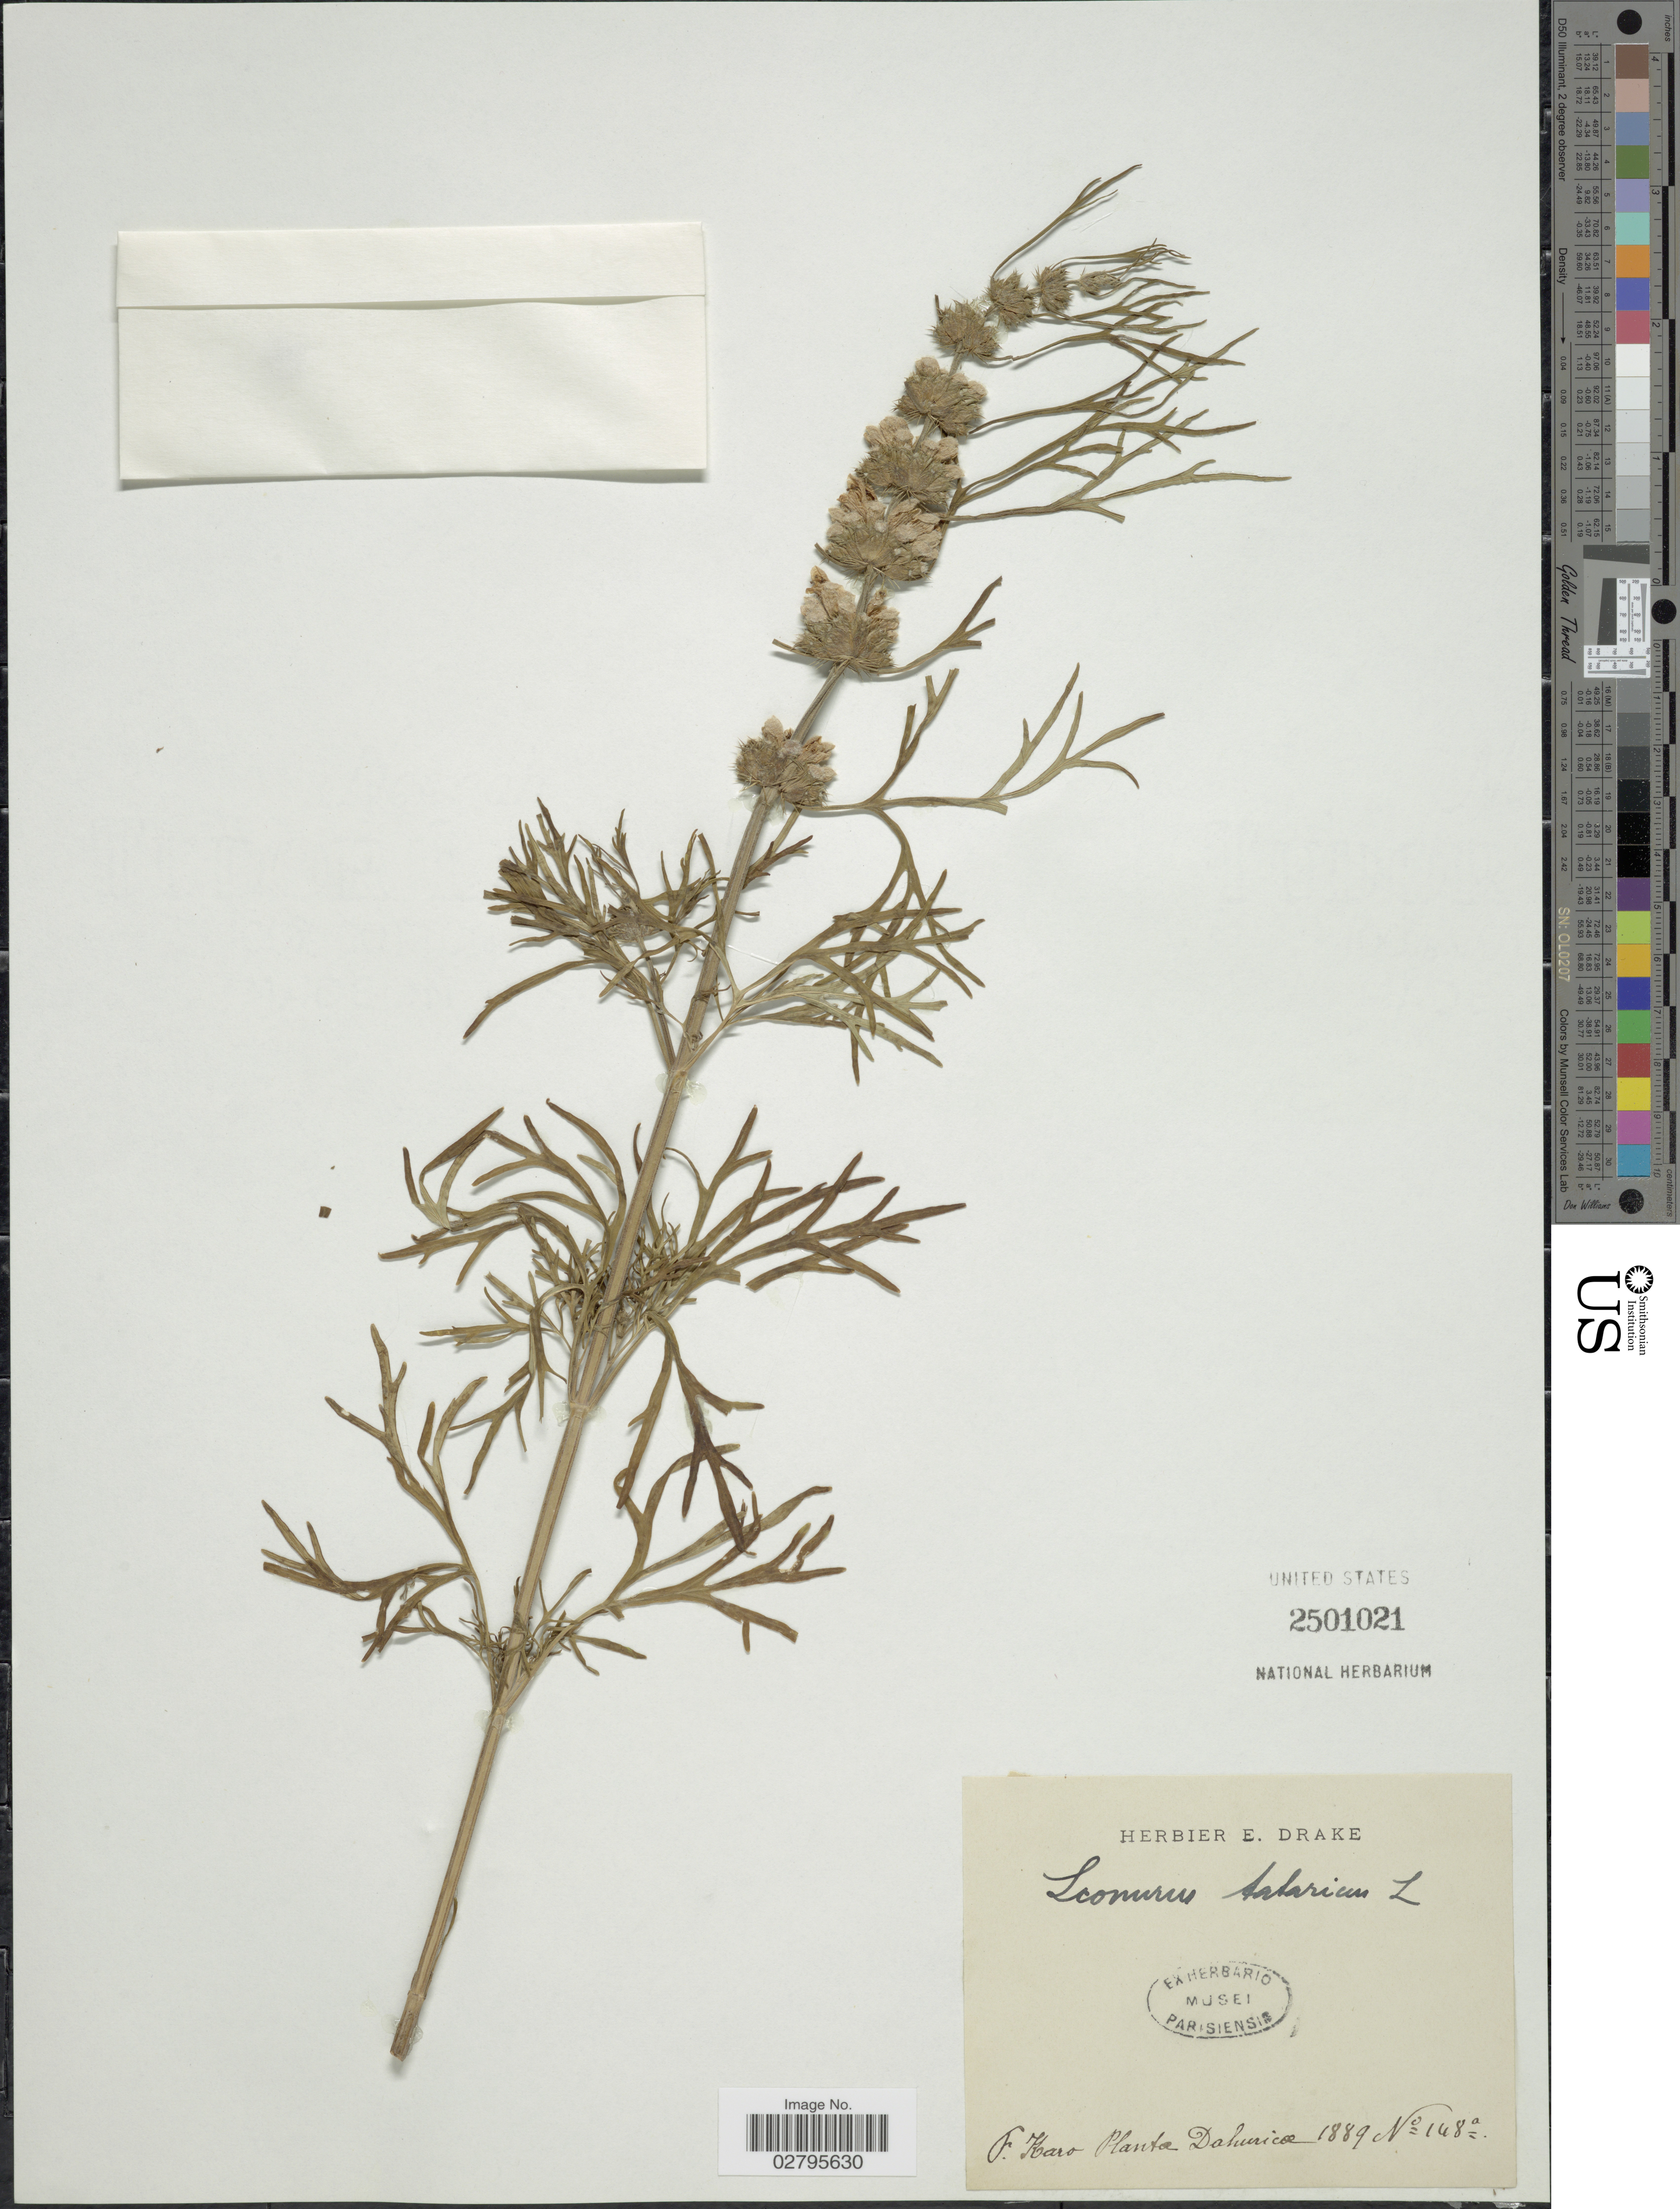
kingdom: Plantae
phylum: Tracheophyta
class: Magnoliopsida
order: Lamiales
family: Lamiaceae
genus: Leonurus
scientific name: Leonurus tataricus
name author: L.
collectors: F. Karo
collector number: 148a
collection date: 1889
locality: Dahuricæ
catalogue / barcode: US 2501021